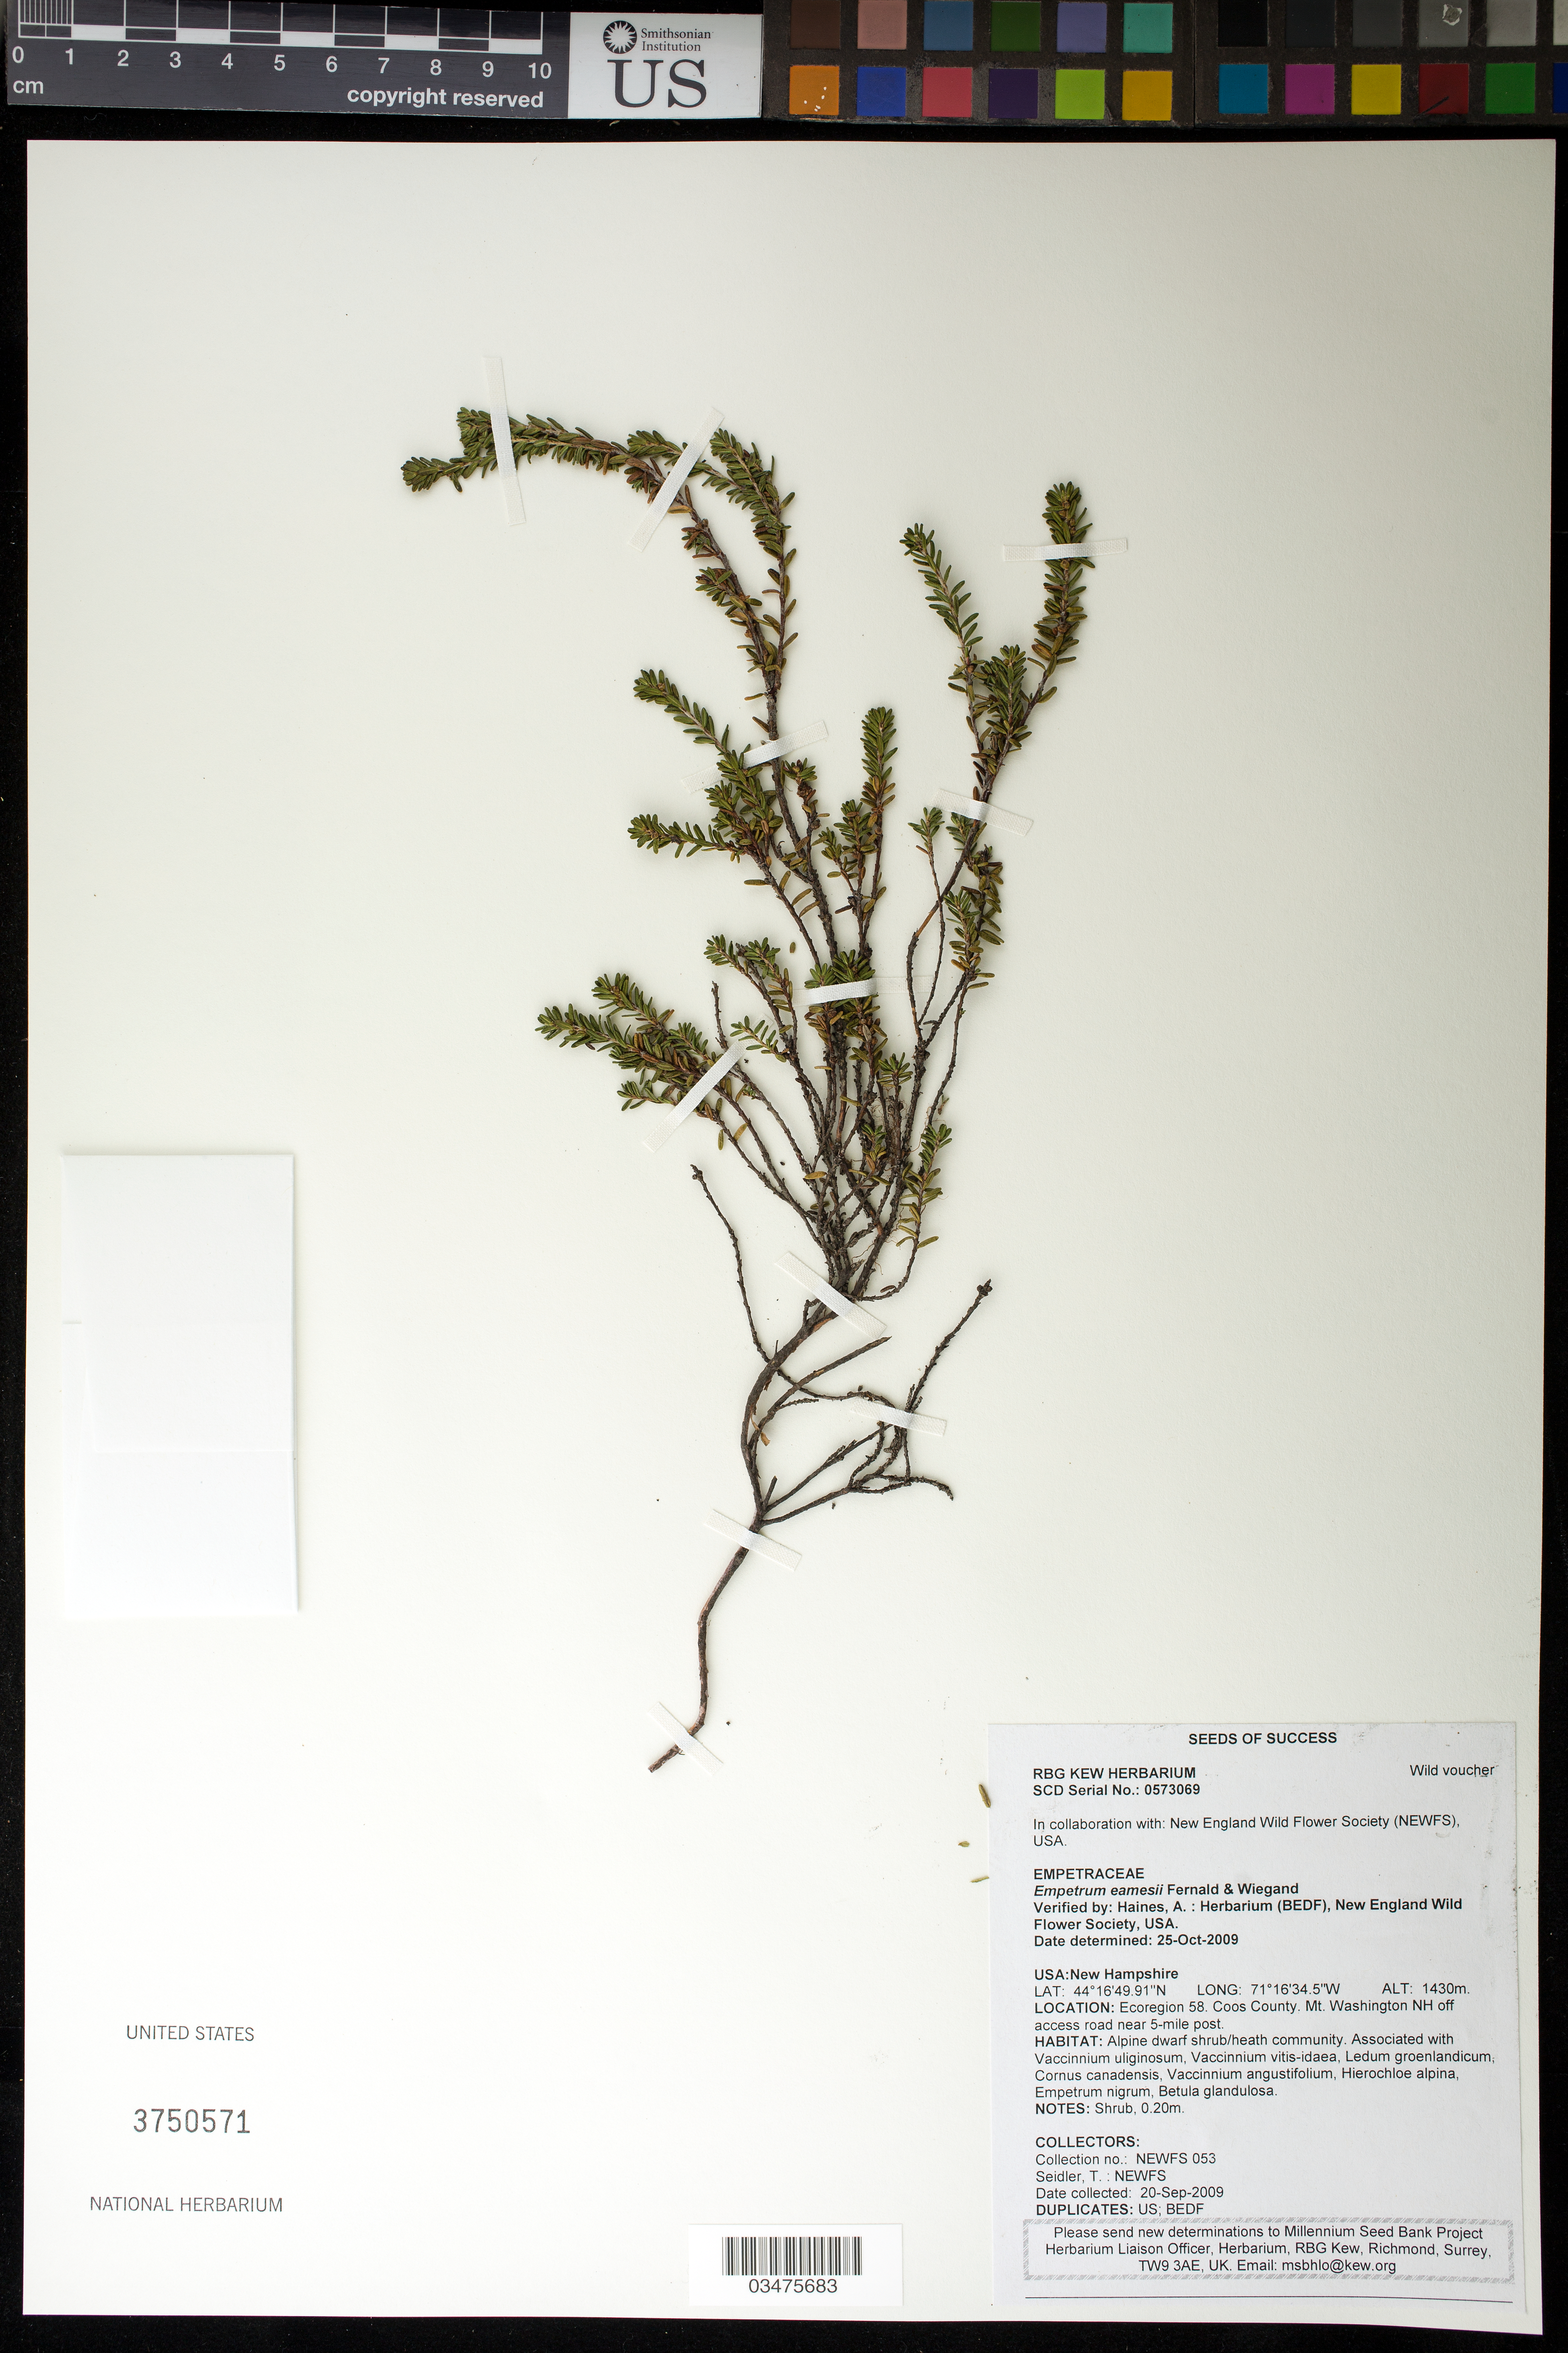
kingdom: Plantae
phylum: Tracheophyta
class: Magnoliopsida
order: Ericales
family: Ericaceae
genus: Empetrum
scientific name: Empetrum eamesii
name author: Fernald & Wiegand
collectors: T. Seidler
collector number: NEWFS 053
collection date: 2009-09-20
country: United States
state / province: New Hampshire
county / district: Coos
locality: Mt. Washington, off access road near 5-mile post.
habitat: Alpine dwarf shrub/heath community.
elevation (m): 1430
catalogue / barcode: US 3750571